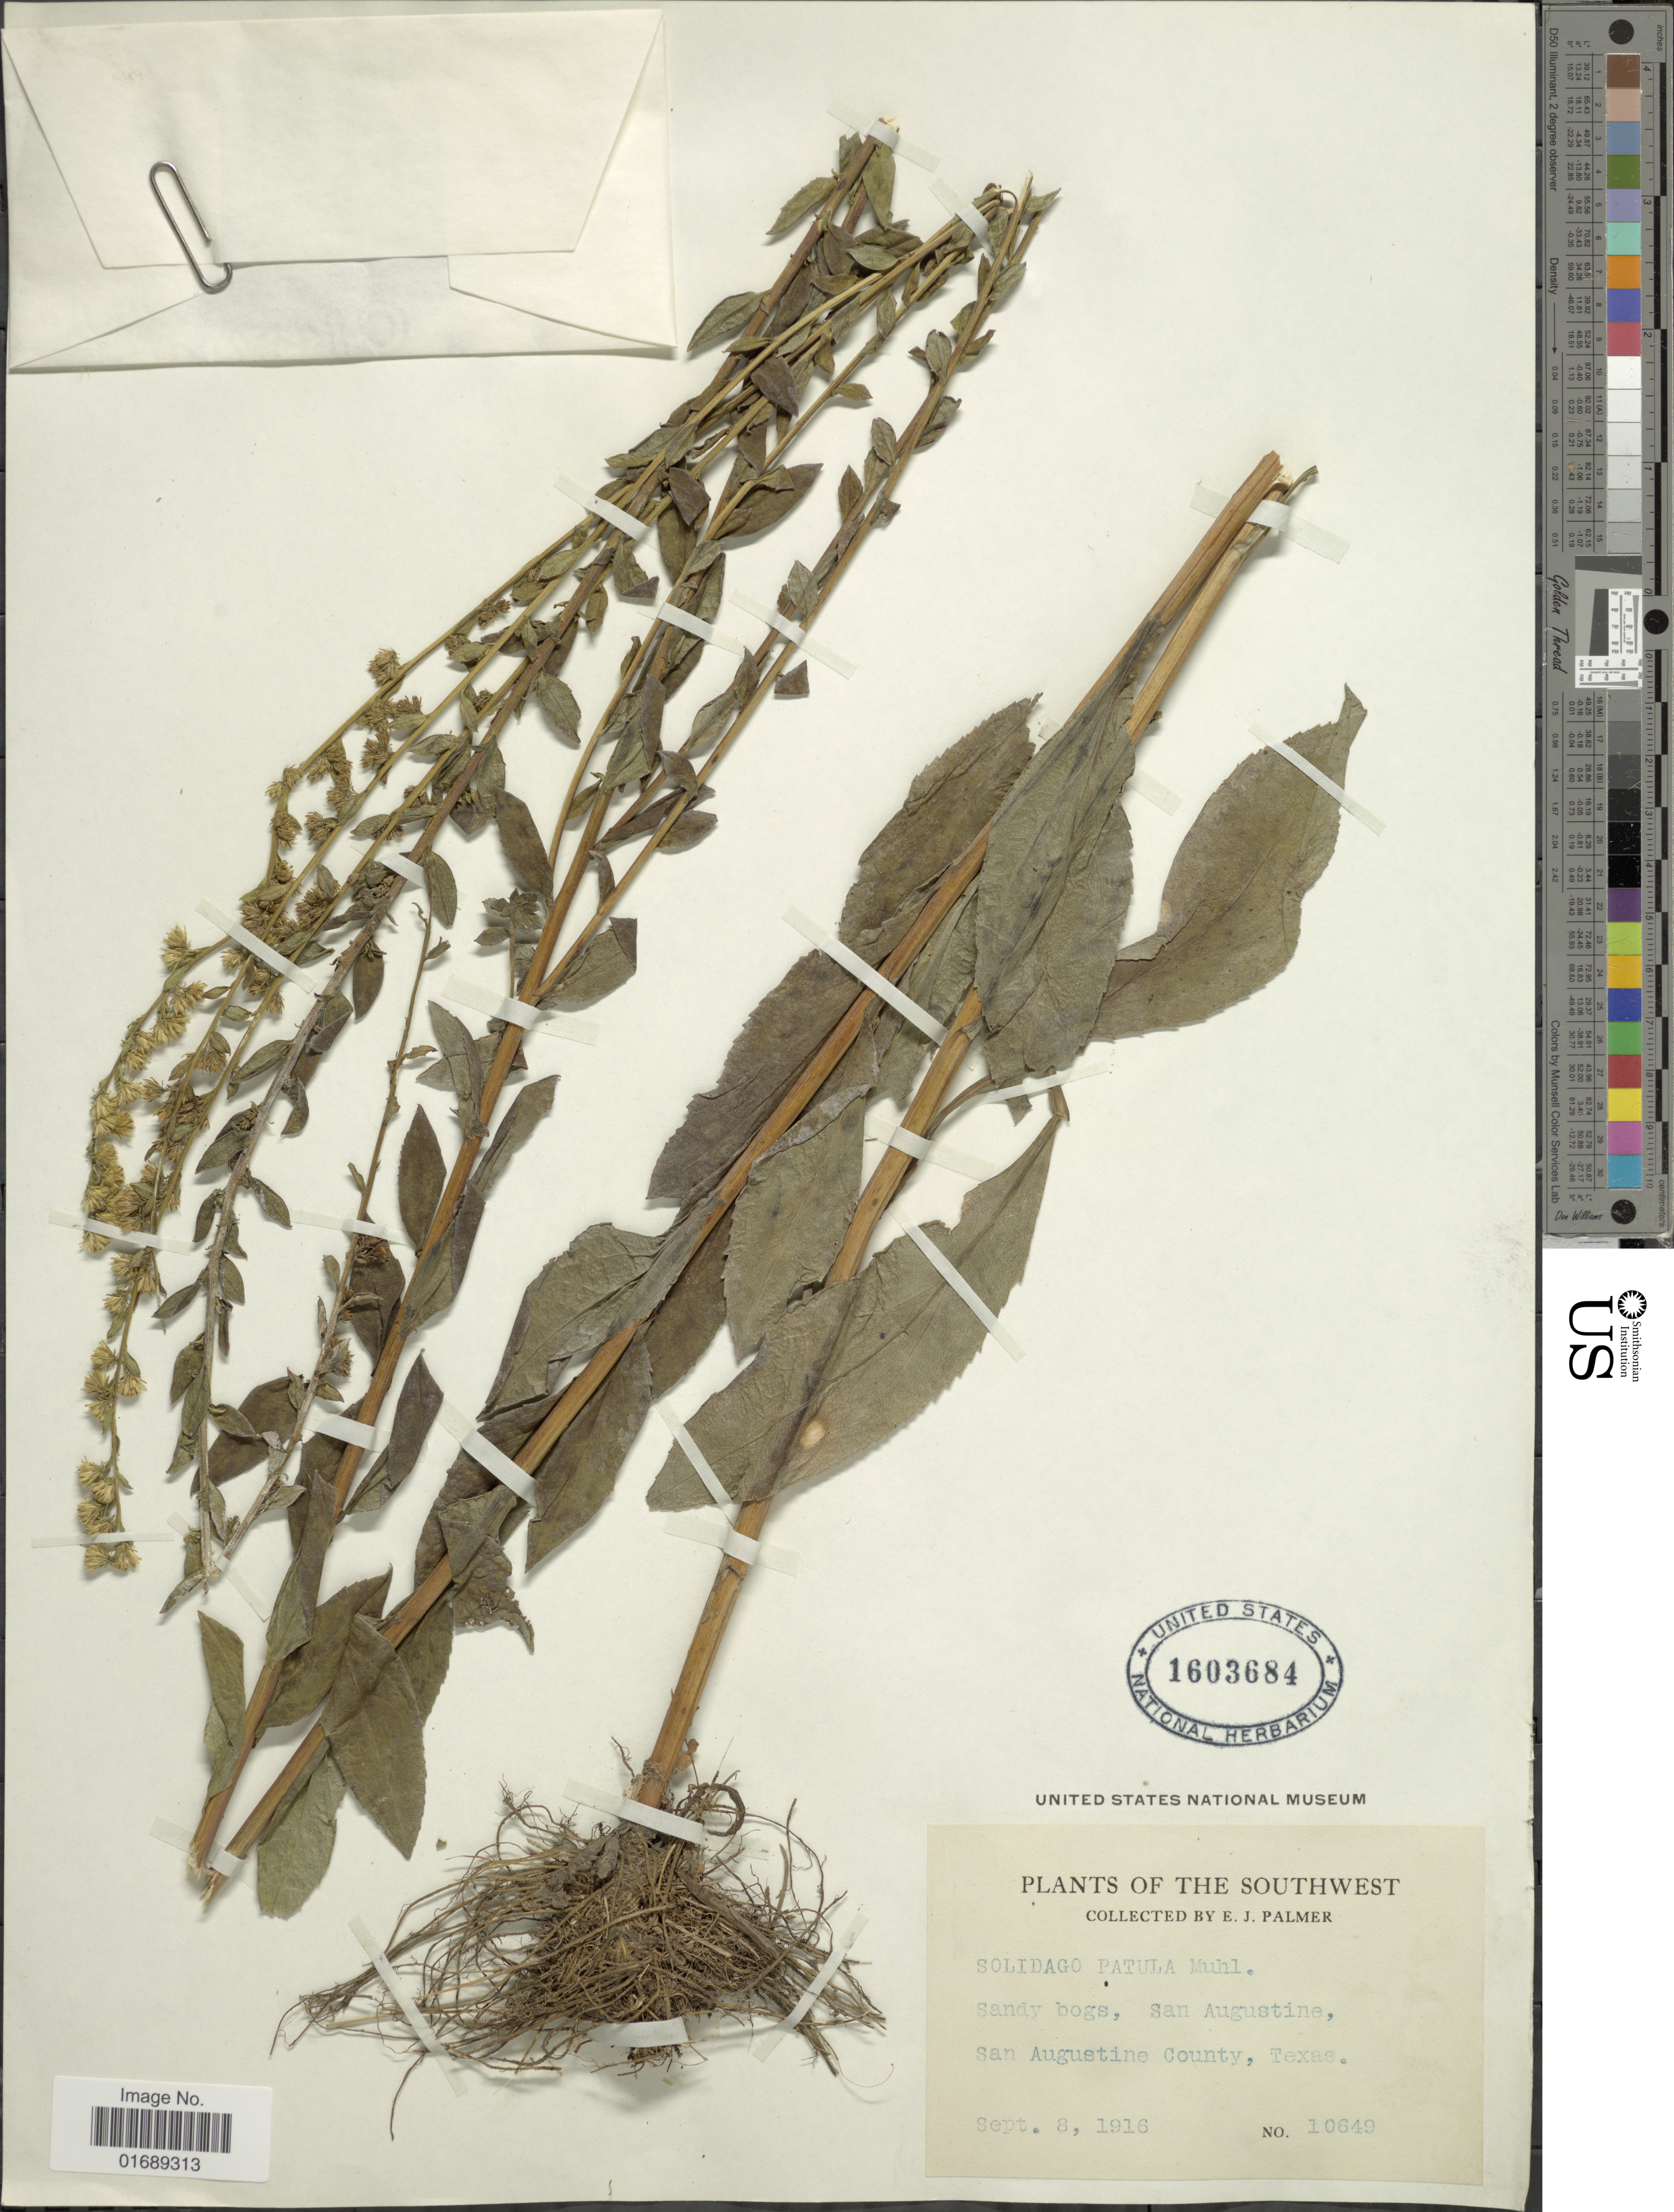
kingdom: Plantae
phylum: Tracheophyta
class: Magnoliopsida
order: Asterales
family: Asteraceae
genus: Solidago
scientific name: Solidago patula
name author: Muhl. ex Willd.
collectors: E. J. Palmer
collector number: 10649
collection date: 1916-09-08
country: United States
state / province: Texas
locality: The Southwest, Sandy bogs, San Augustine, San Augustine County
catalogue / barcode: US 1603684